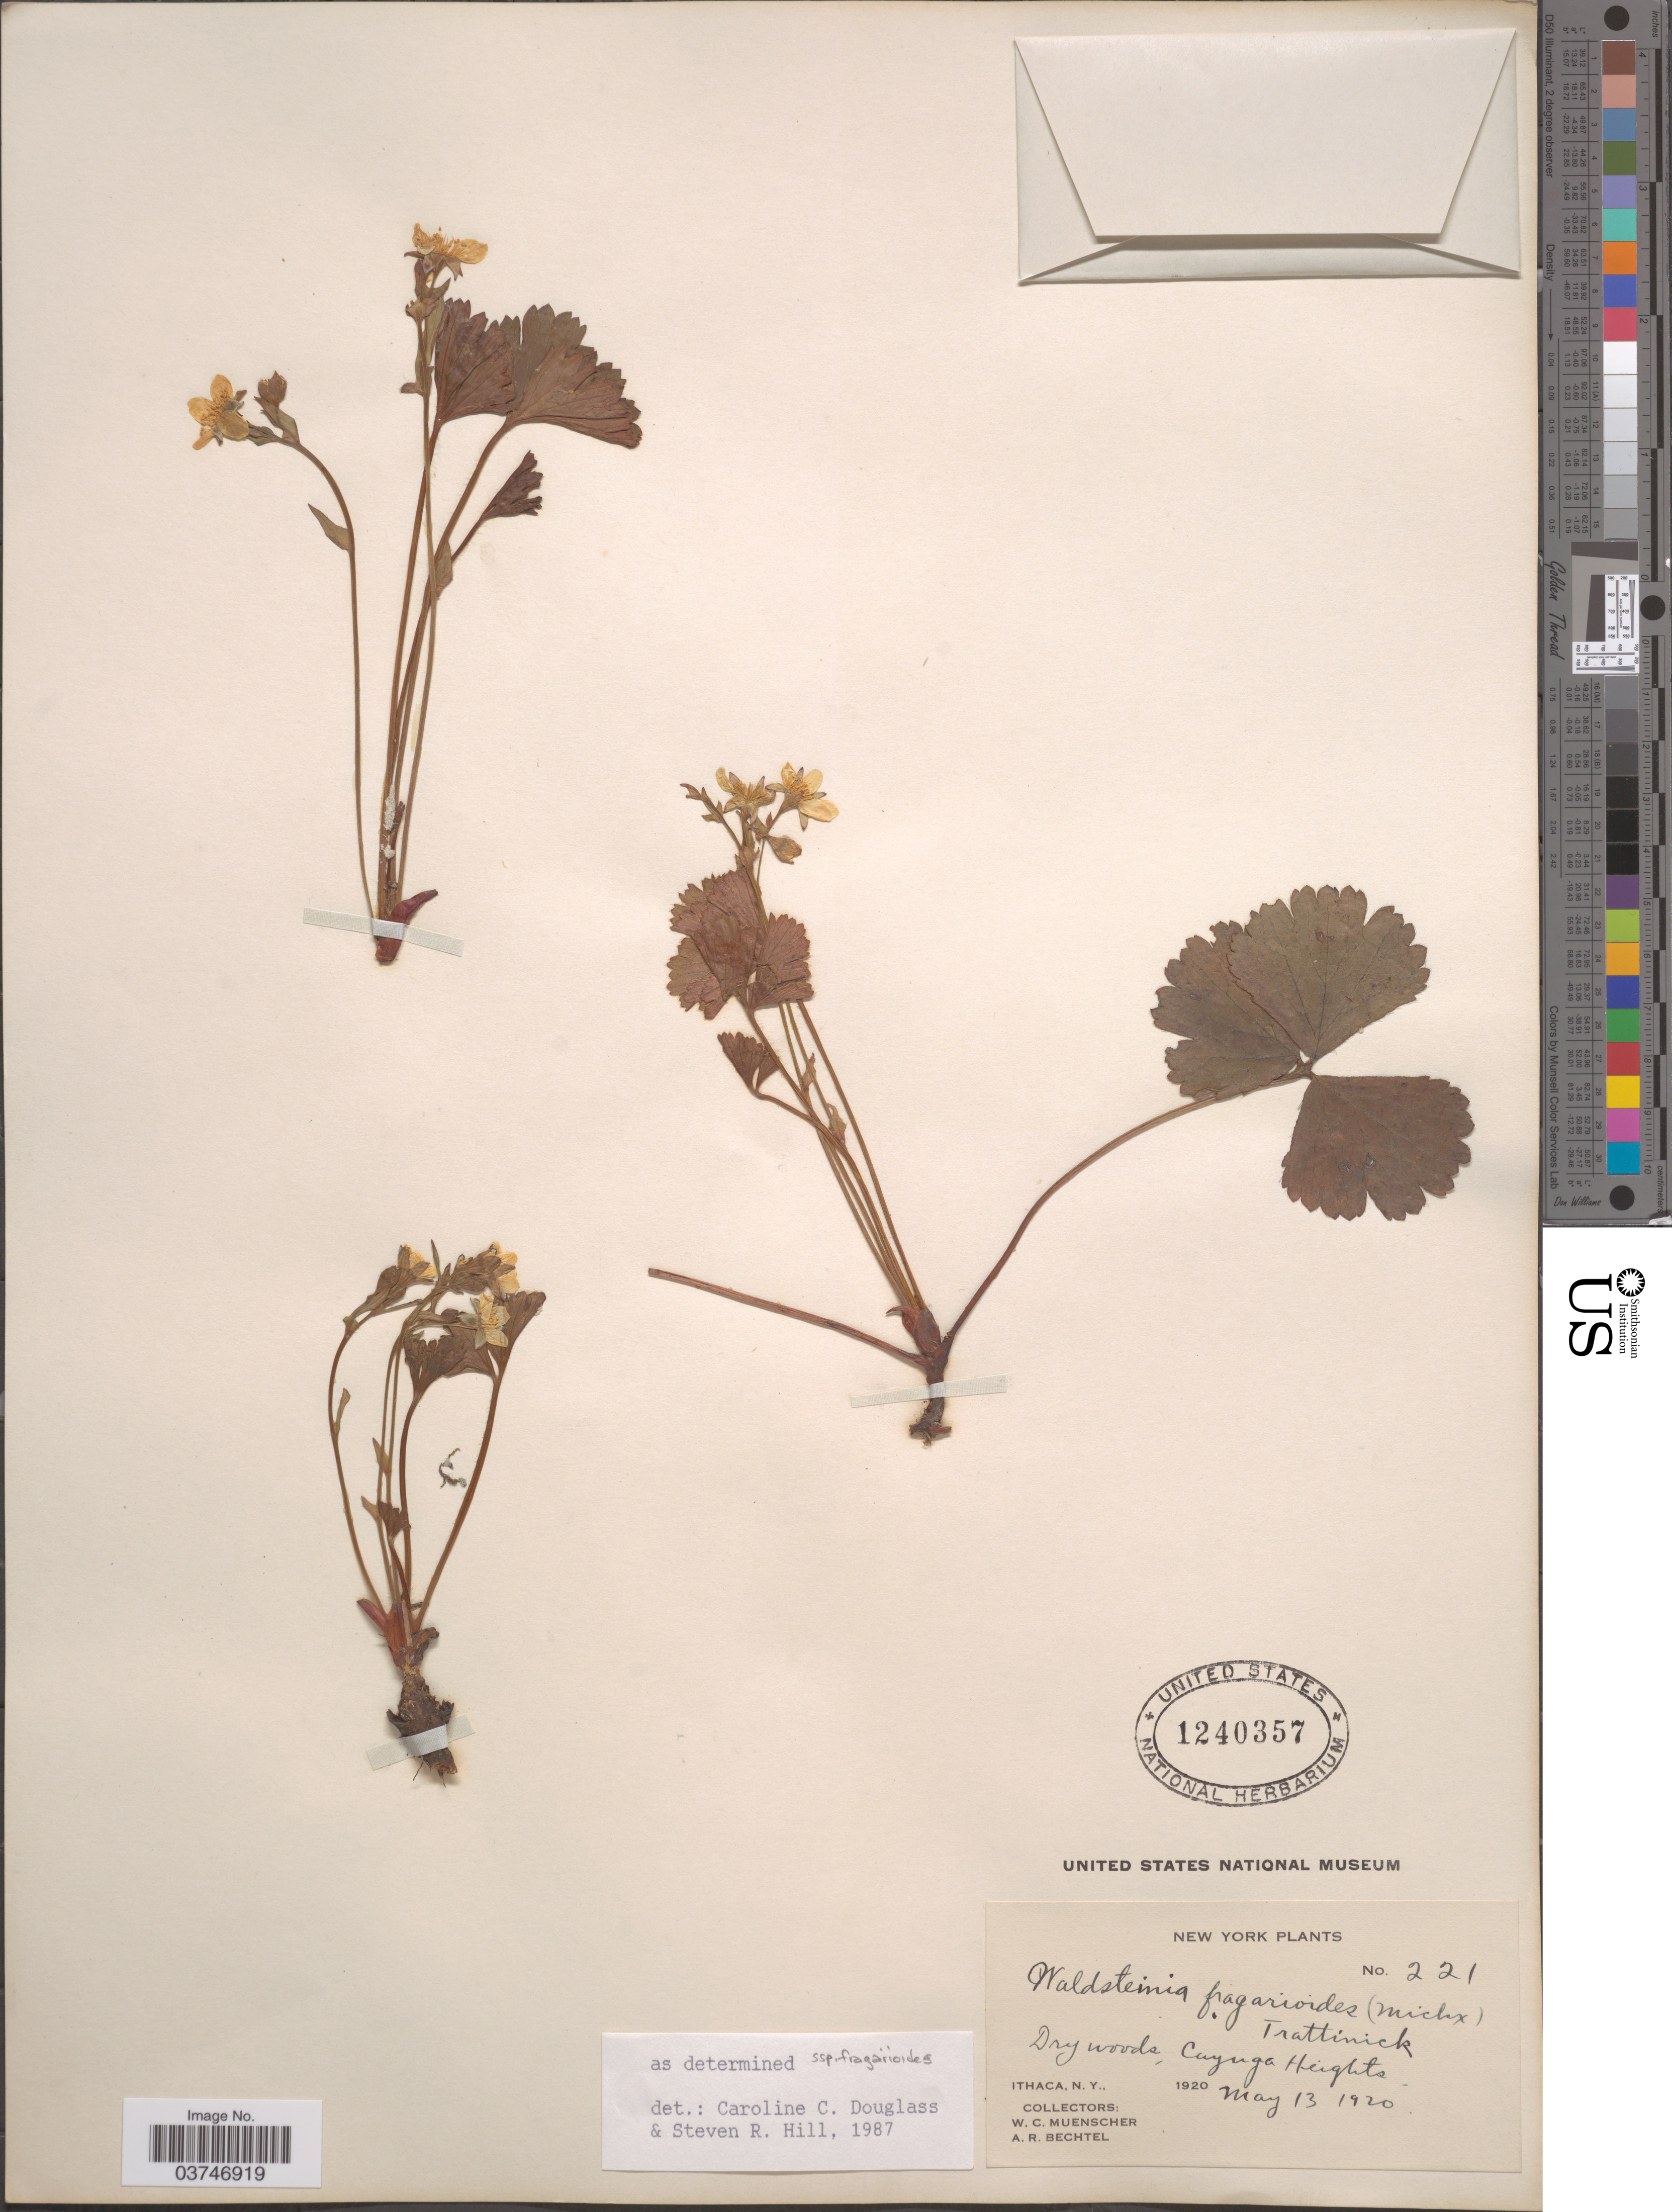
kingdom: Plantae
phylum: Tracheophyta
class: Magnoliopsida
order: Rosales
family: Rosaceae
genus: Waldsteinia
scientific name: Waldsteinia fragarioides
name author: (Michx.) Tratt.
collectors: W. Muenscher & A. Bechtel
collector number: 221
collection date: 1920-05-13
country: United States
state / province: New York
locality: Cayuga Heights. Ithaca.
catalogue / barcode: US 1240357